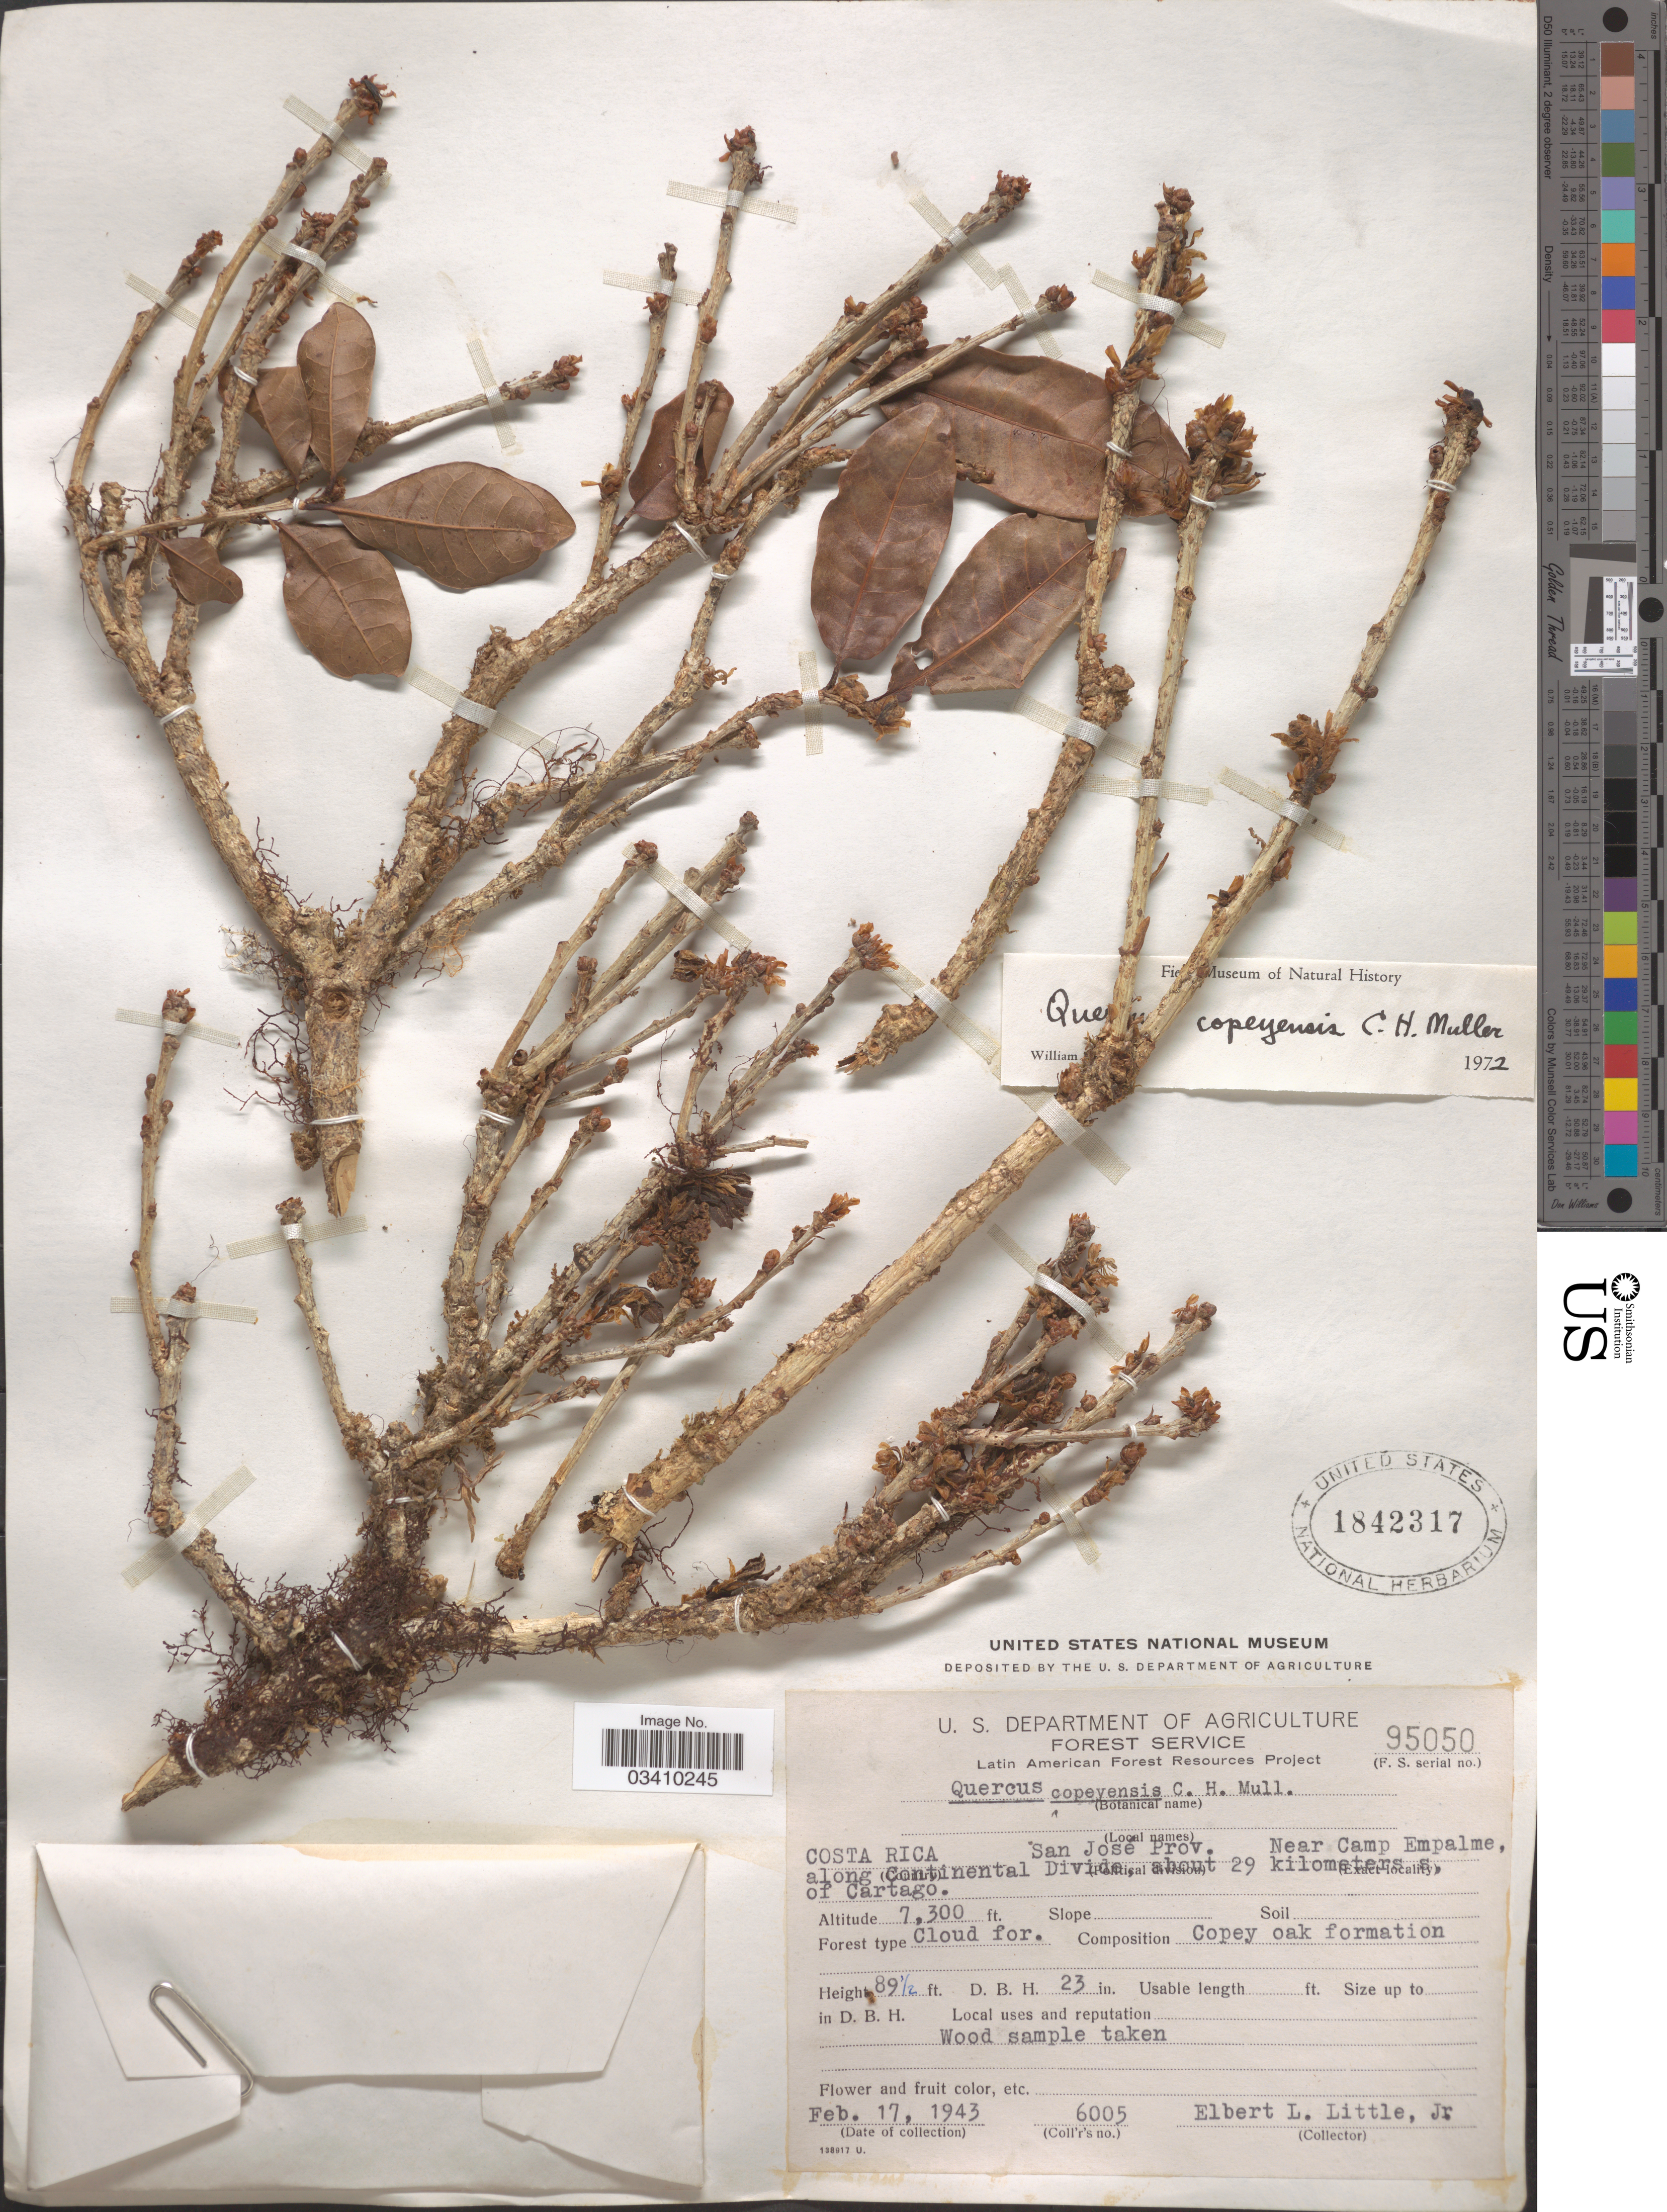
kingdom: Plantae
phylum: Tracheophyta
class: Magnoliopsida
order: Fagales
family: Fagaceae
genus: Quercus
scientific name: Quercus copeyensis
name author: C.H. Müll.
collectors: E. L. Little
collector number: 6005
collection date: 1943-02-17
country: Costa Rica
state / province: San José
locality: Near Camp Empalme, along Continental Divide, about 29 kilometers s. of Cartago.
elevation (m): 2225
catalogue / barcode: US 1842317